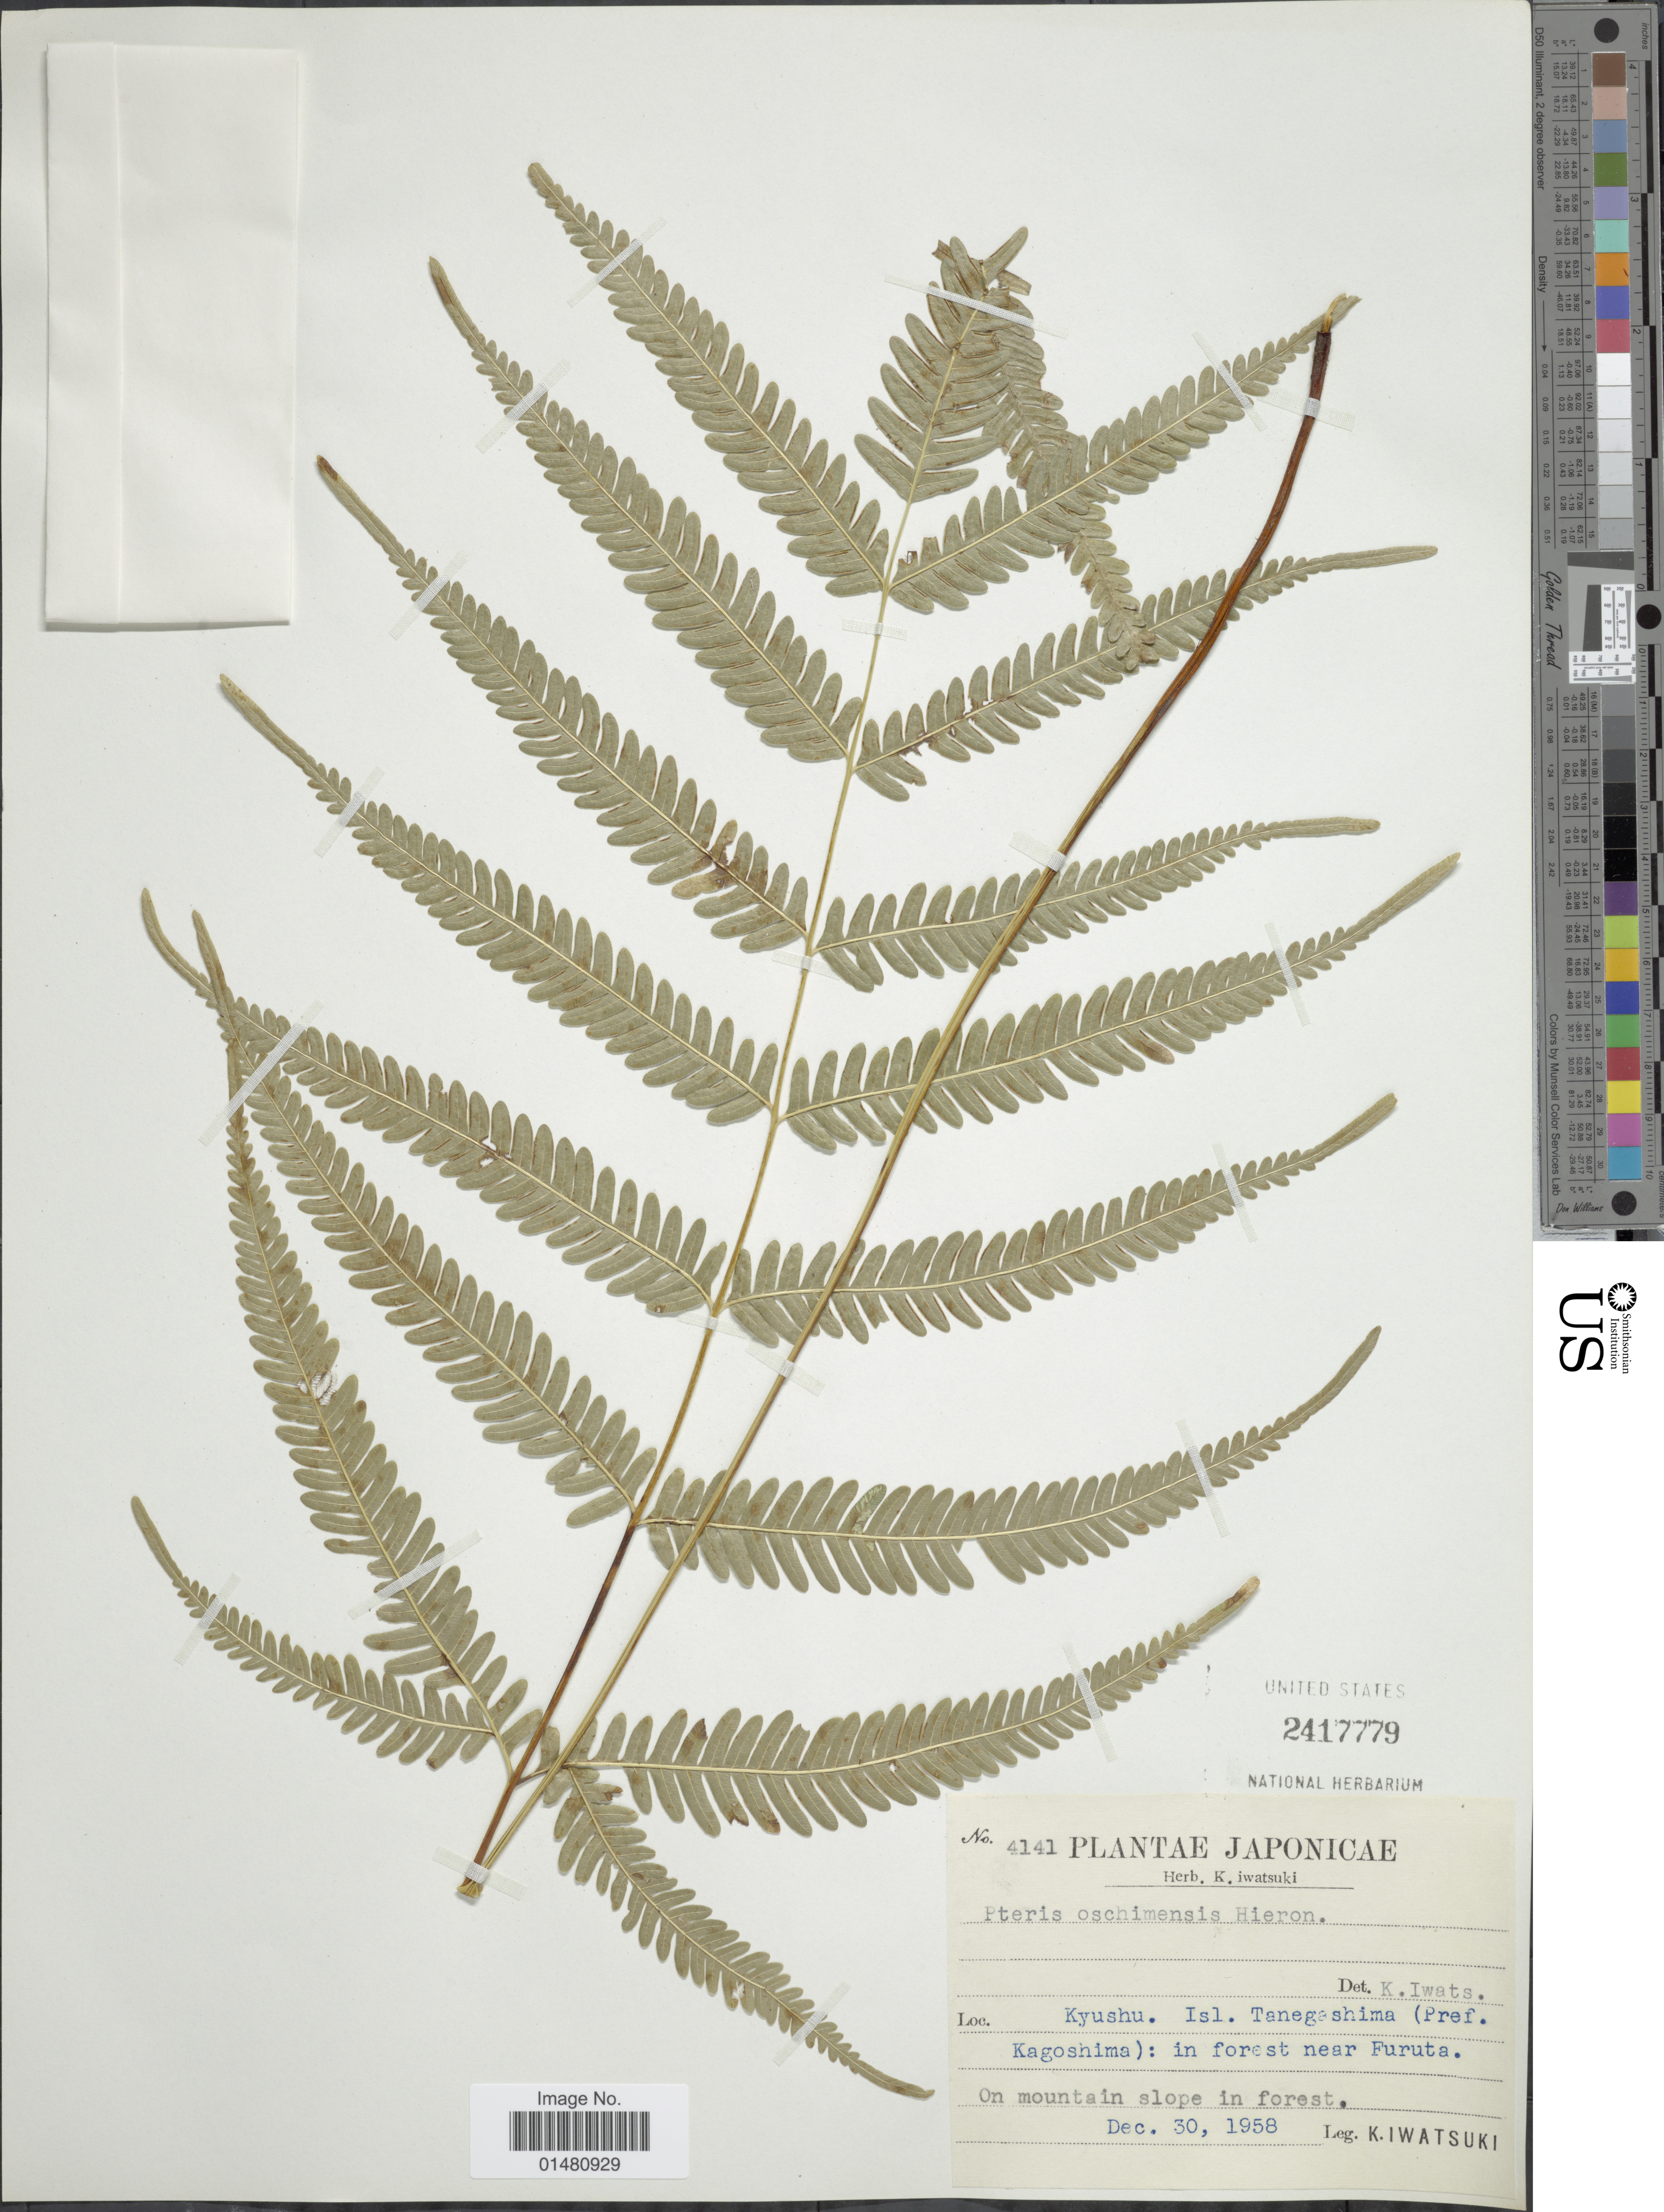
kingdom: Plantae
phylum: Tracheophyta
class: Polypodiopsida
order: Polypodiales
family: Pteridaceae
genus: Pteris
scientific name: Pteris oshimensis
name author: Hieron.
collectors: K. Iwatsuki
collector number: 4141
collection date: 1958-12-30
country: Japan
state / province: Kagosima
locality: Kyushu Isl. Tanegashima (Pref. Kagoshima): in forest near Furuta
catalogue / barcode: US 2417779